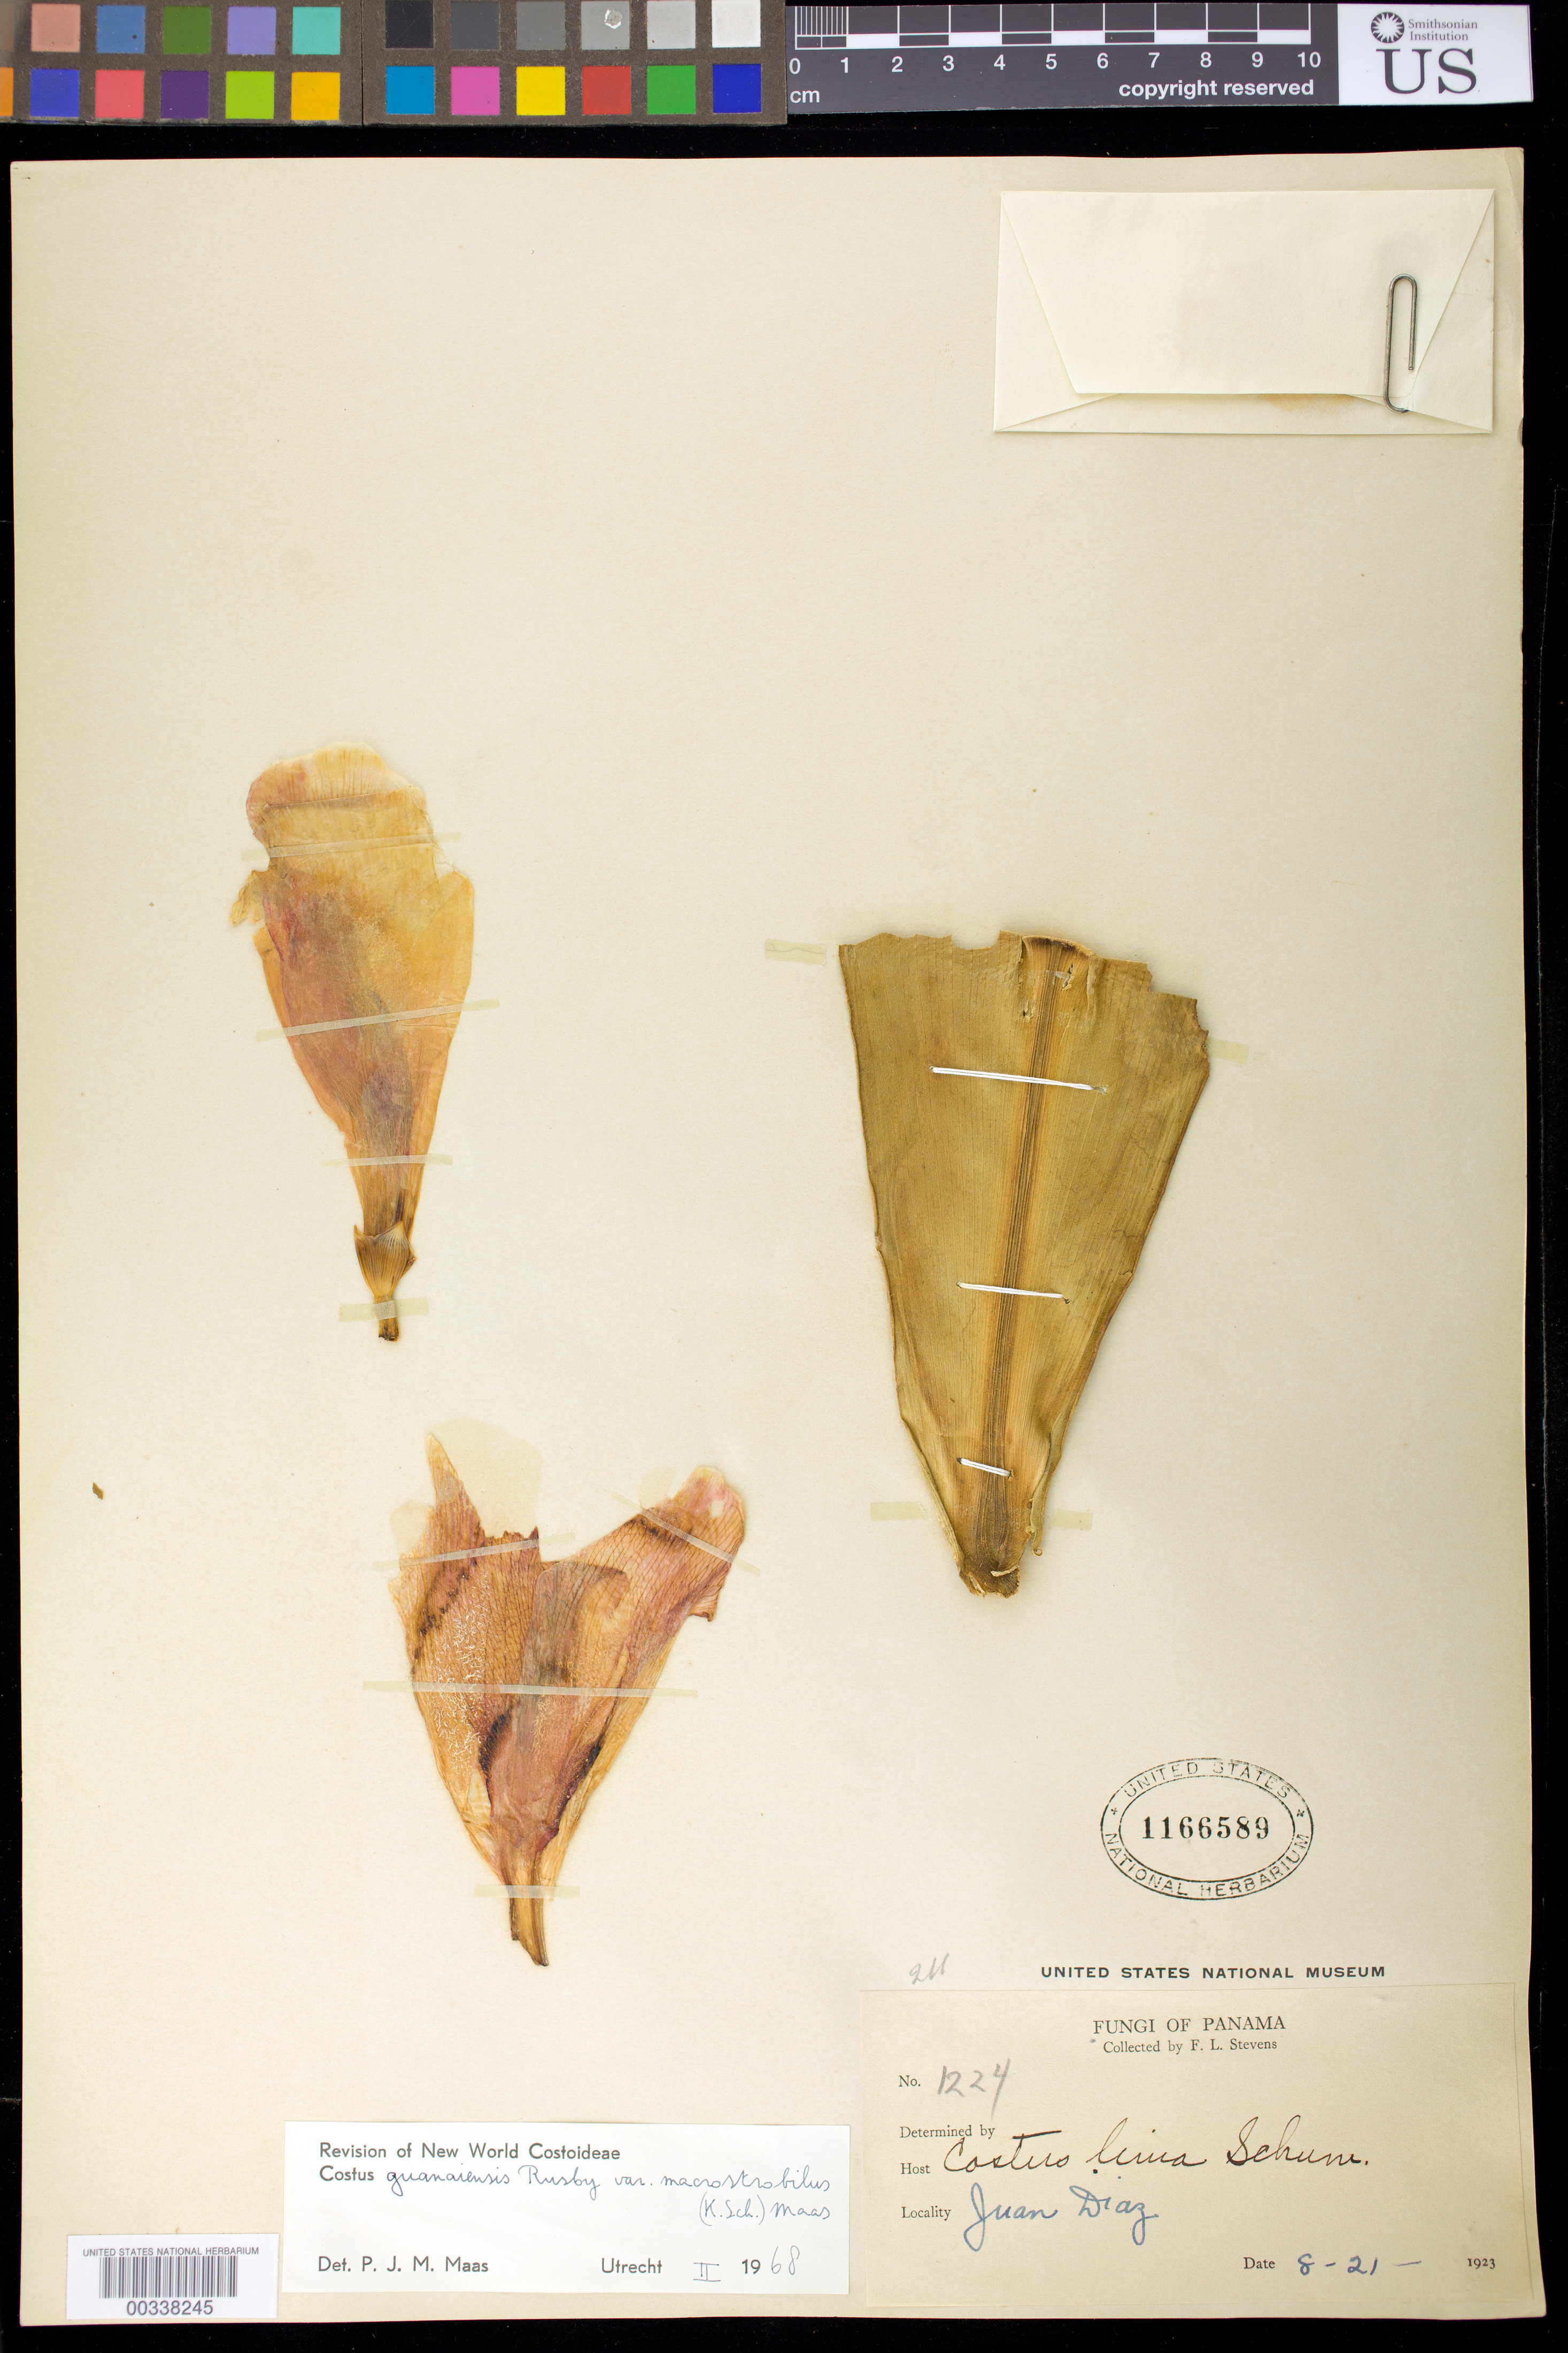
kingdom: Plantae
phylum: Tracheophyta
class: Liliopsida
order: Zingiberales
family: Costaceae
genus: Costus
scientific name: Costus guanaiensis var. macrostrobilis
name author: (K. Schum.) Maas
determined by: Maas, Paul J. M.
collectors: F. L. Stevens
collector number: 1224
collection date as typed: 21 Aug 1923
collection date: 1923-08-21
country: Panama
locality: Juan Diaz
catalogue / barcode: US 1166589